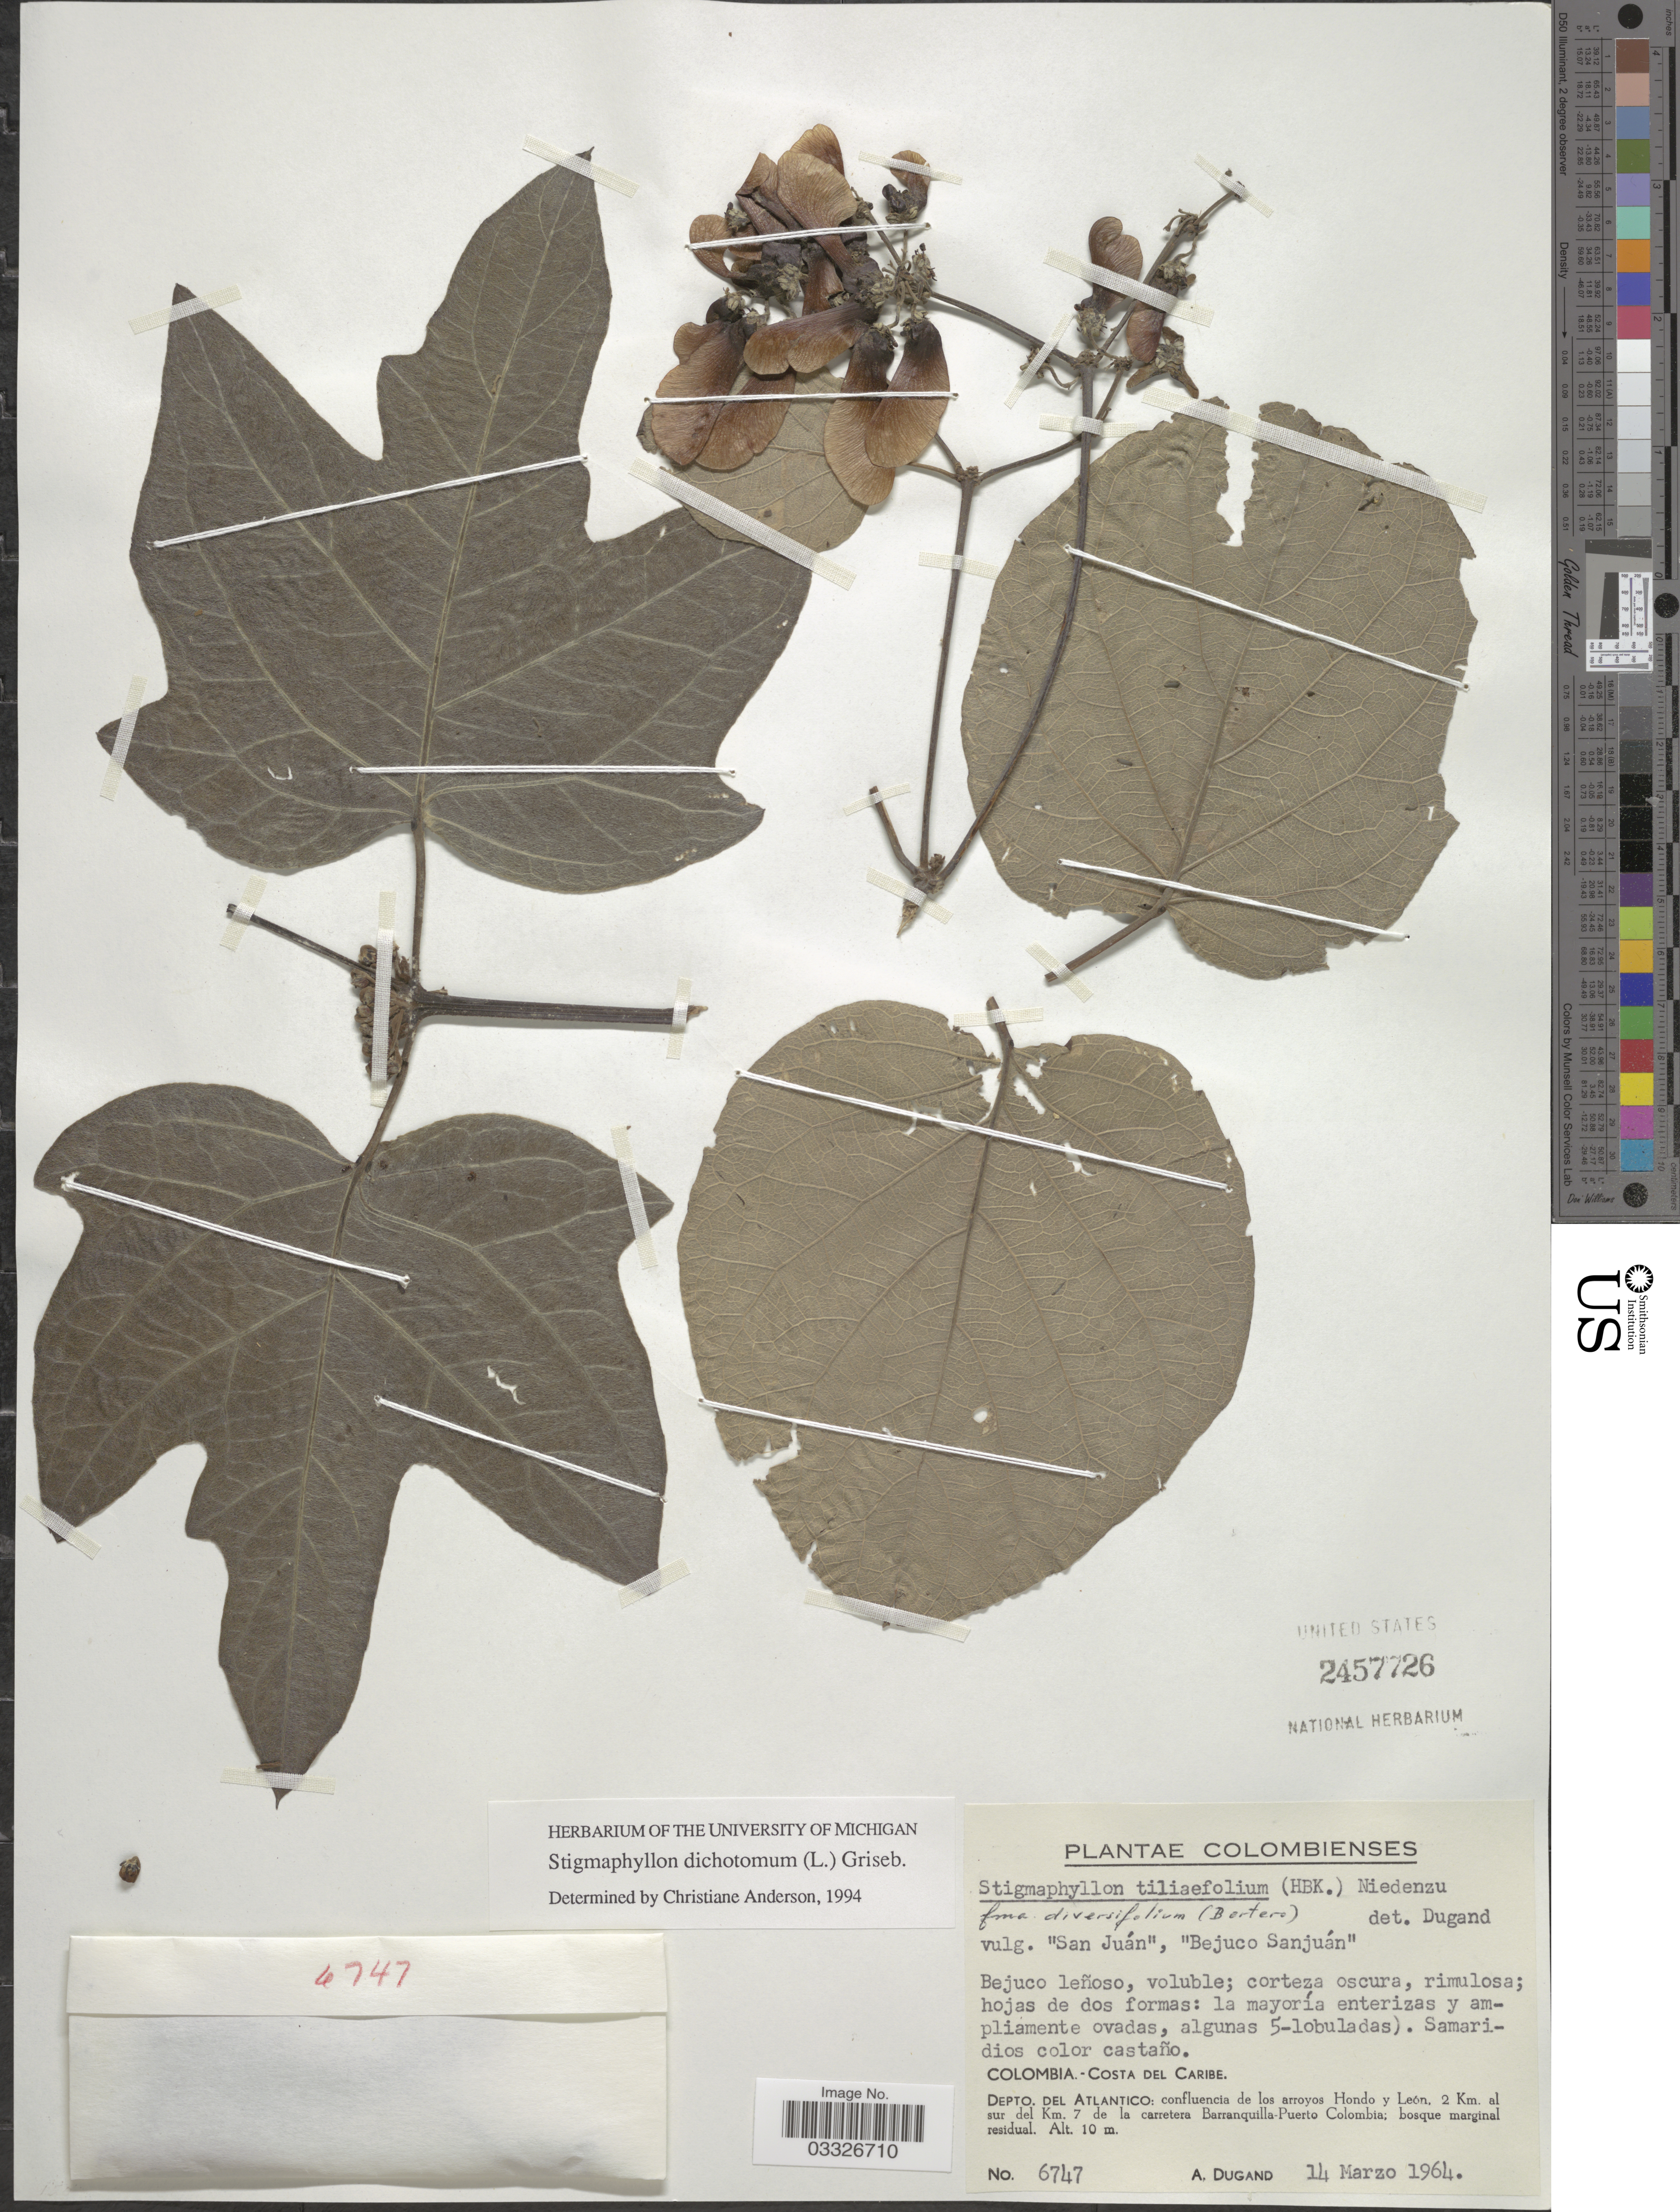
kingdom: Plantae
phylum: Tracheophyta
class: Magnoliopsida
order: Malpighiales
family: Malpighiaceae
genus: Stigmaphyllon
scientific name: Stigmaphyllon dichotomum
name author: Griseb.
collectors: A. Dugand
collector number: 6747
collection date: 1964-03-14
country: Colombia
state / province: Atlántico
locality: Costa del Caribe. Depto. del Atlantico: confluencia de los arroyos Hondo y León, 2 Km. al sur del Km. 7 de la carretera Barranquilla-Puerto Colombia; bosque marginal residual.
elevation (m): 10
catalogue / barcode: US 2457726